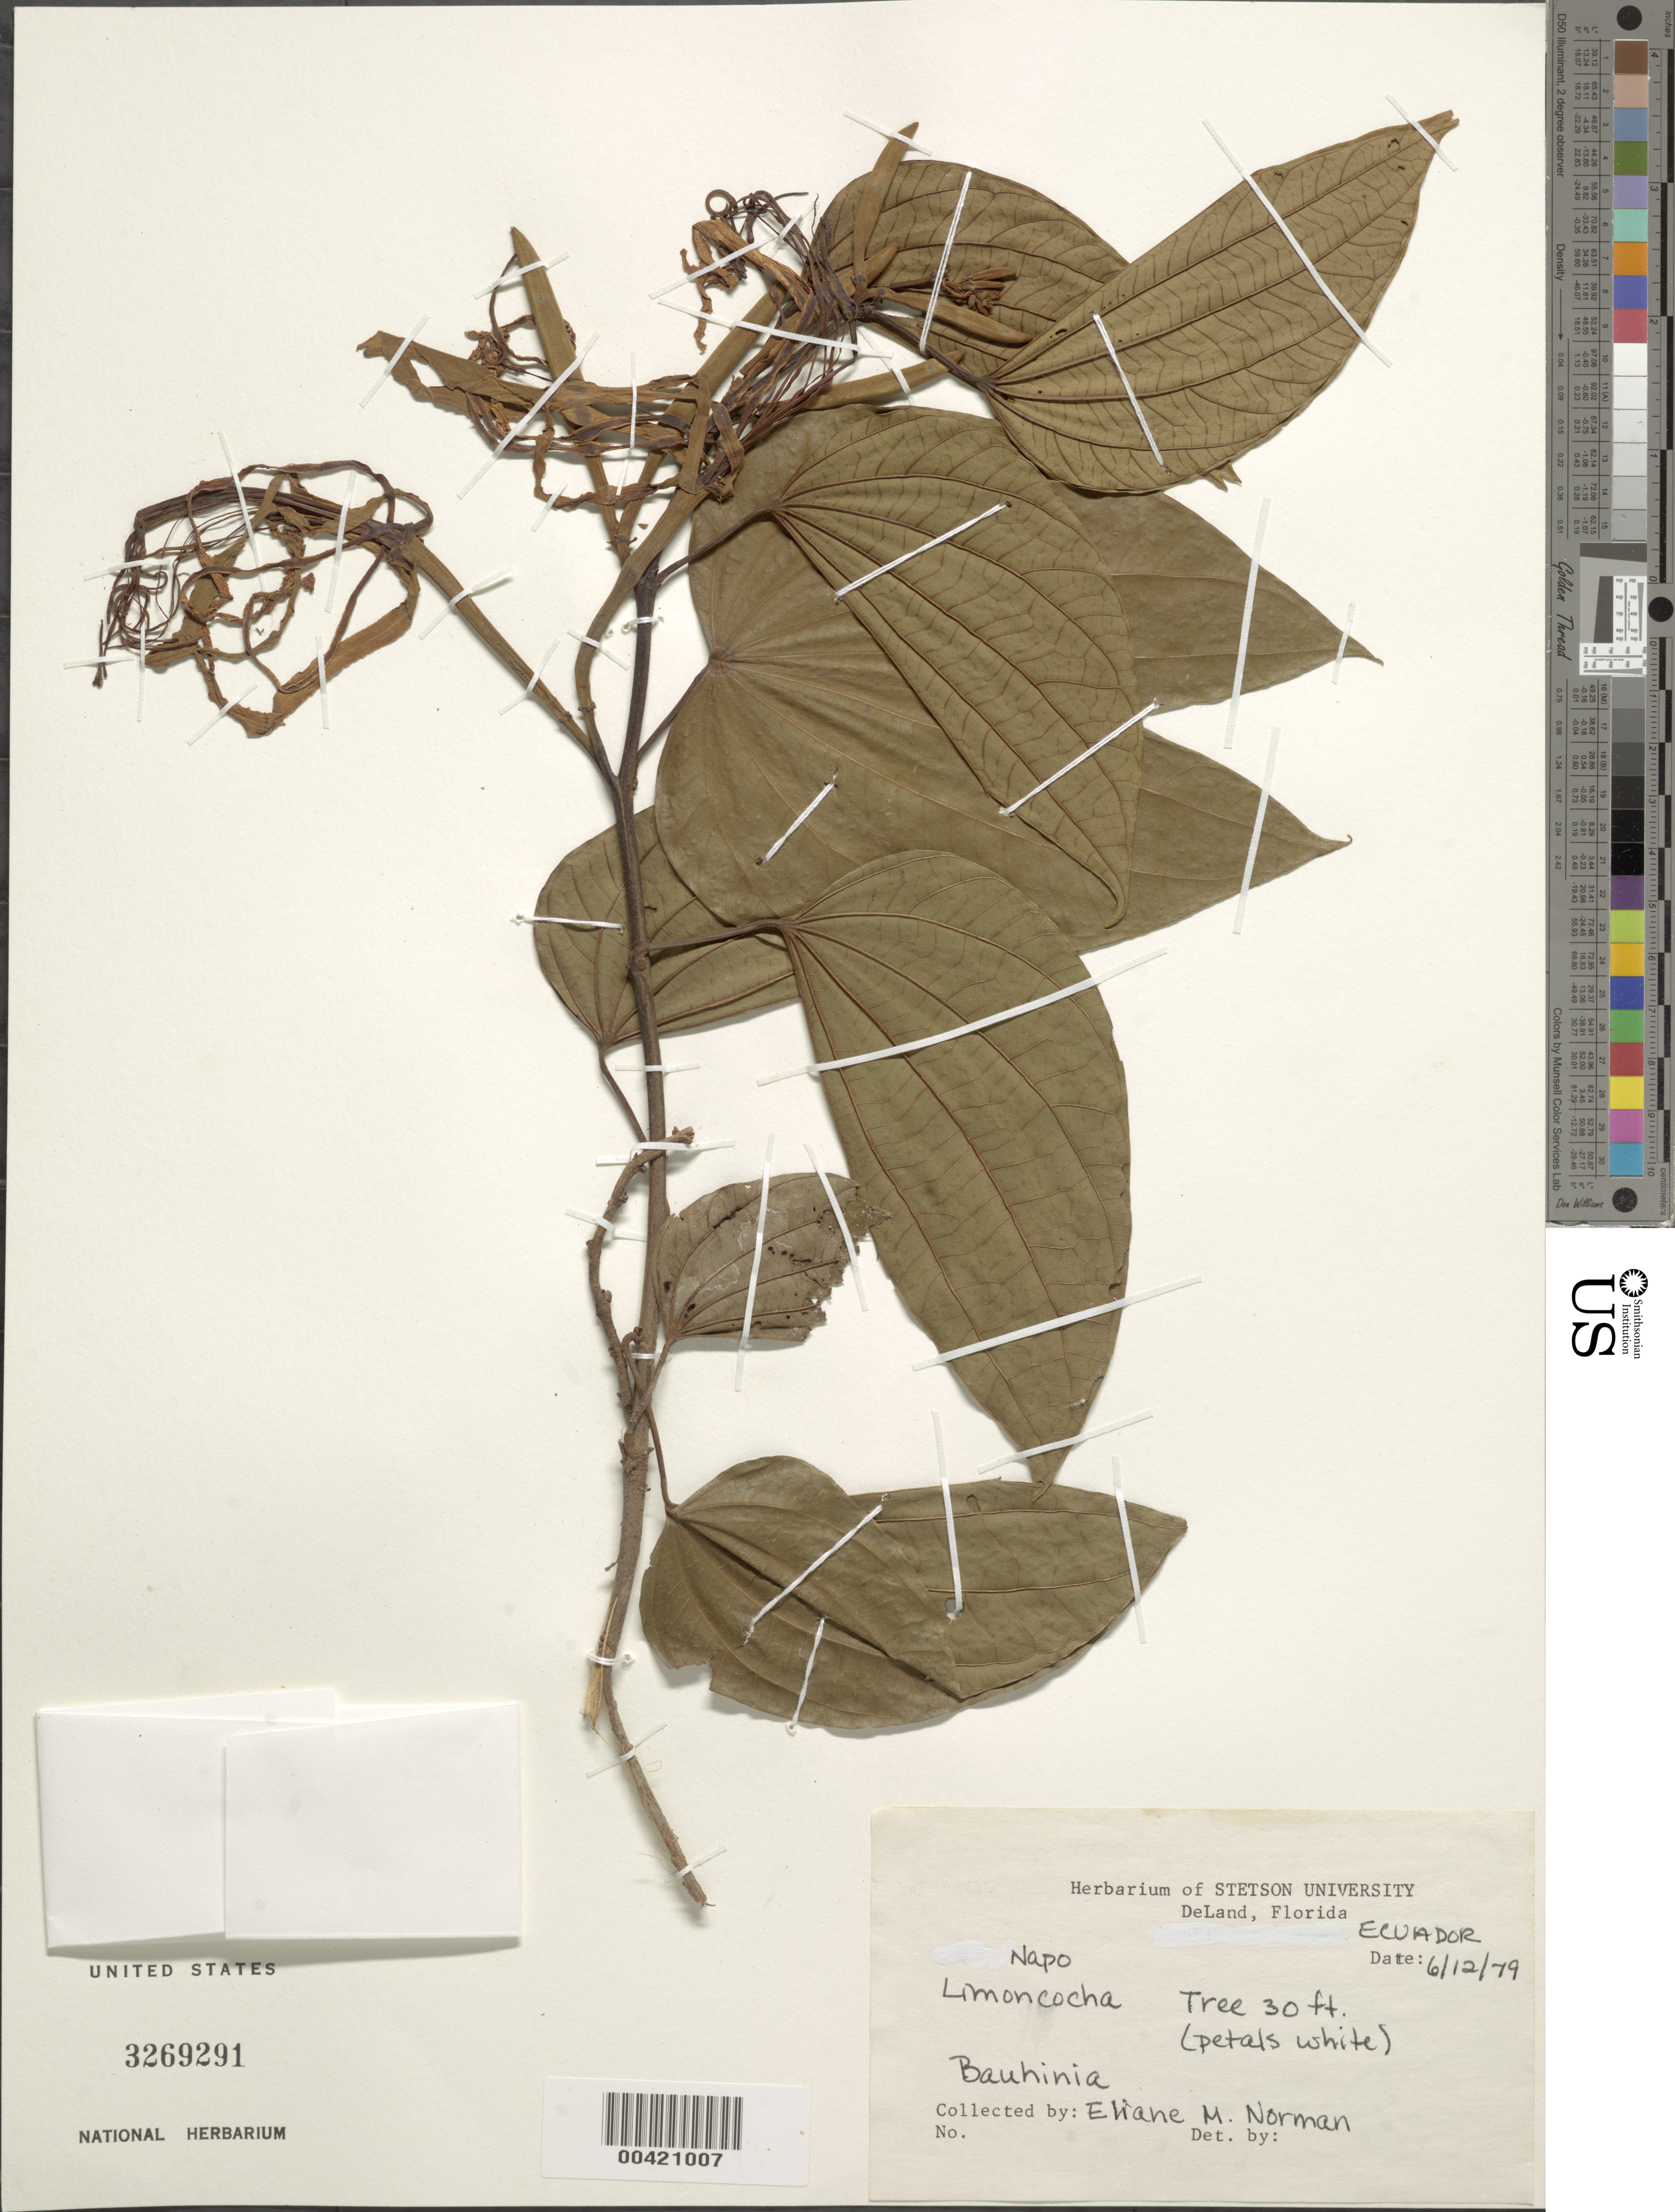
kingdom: Plantae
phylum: Tracheophyta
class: Magnoliopsida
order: Fabales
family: Fabaceae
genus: Bauhinia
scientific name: Bauhinia sp.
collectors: E. Norman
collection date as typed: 12 Jun 1979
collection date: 1979-06-12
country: Ecuador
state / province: Napo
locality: Limoncocha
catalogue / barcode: US 3269291